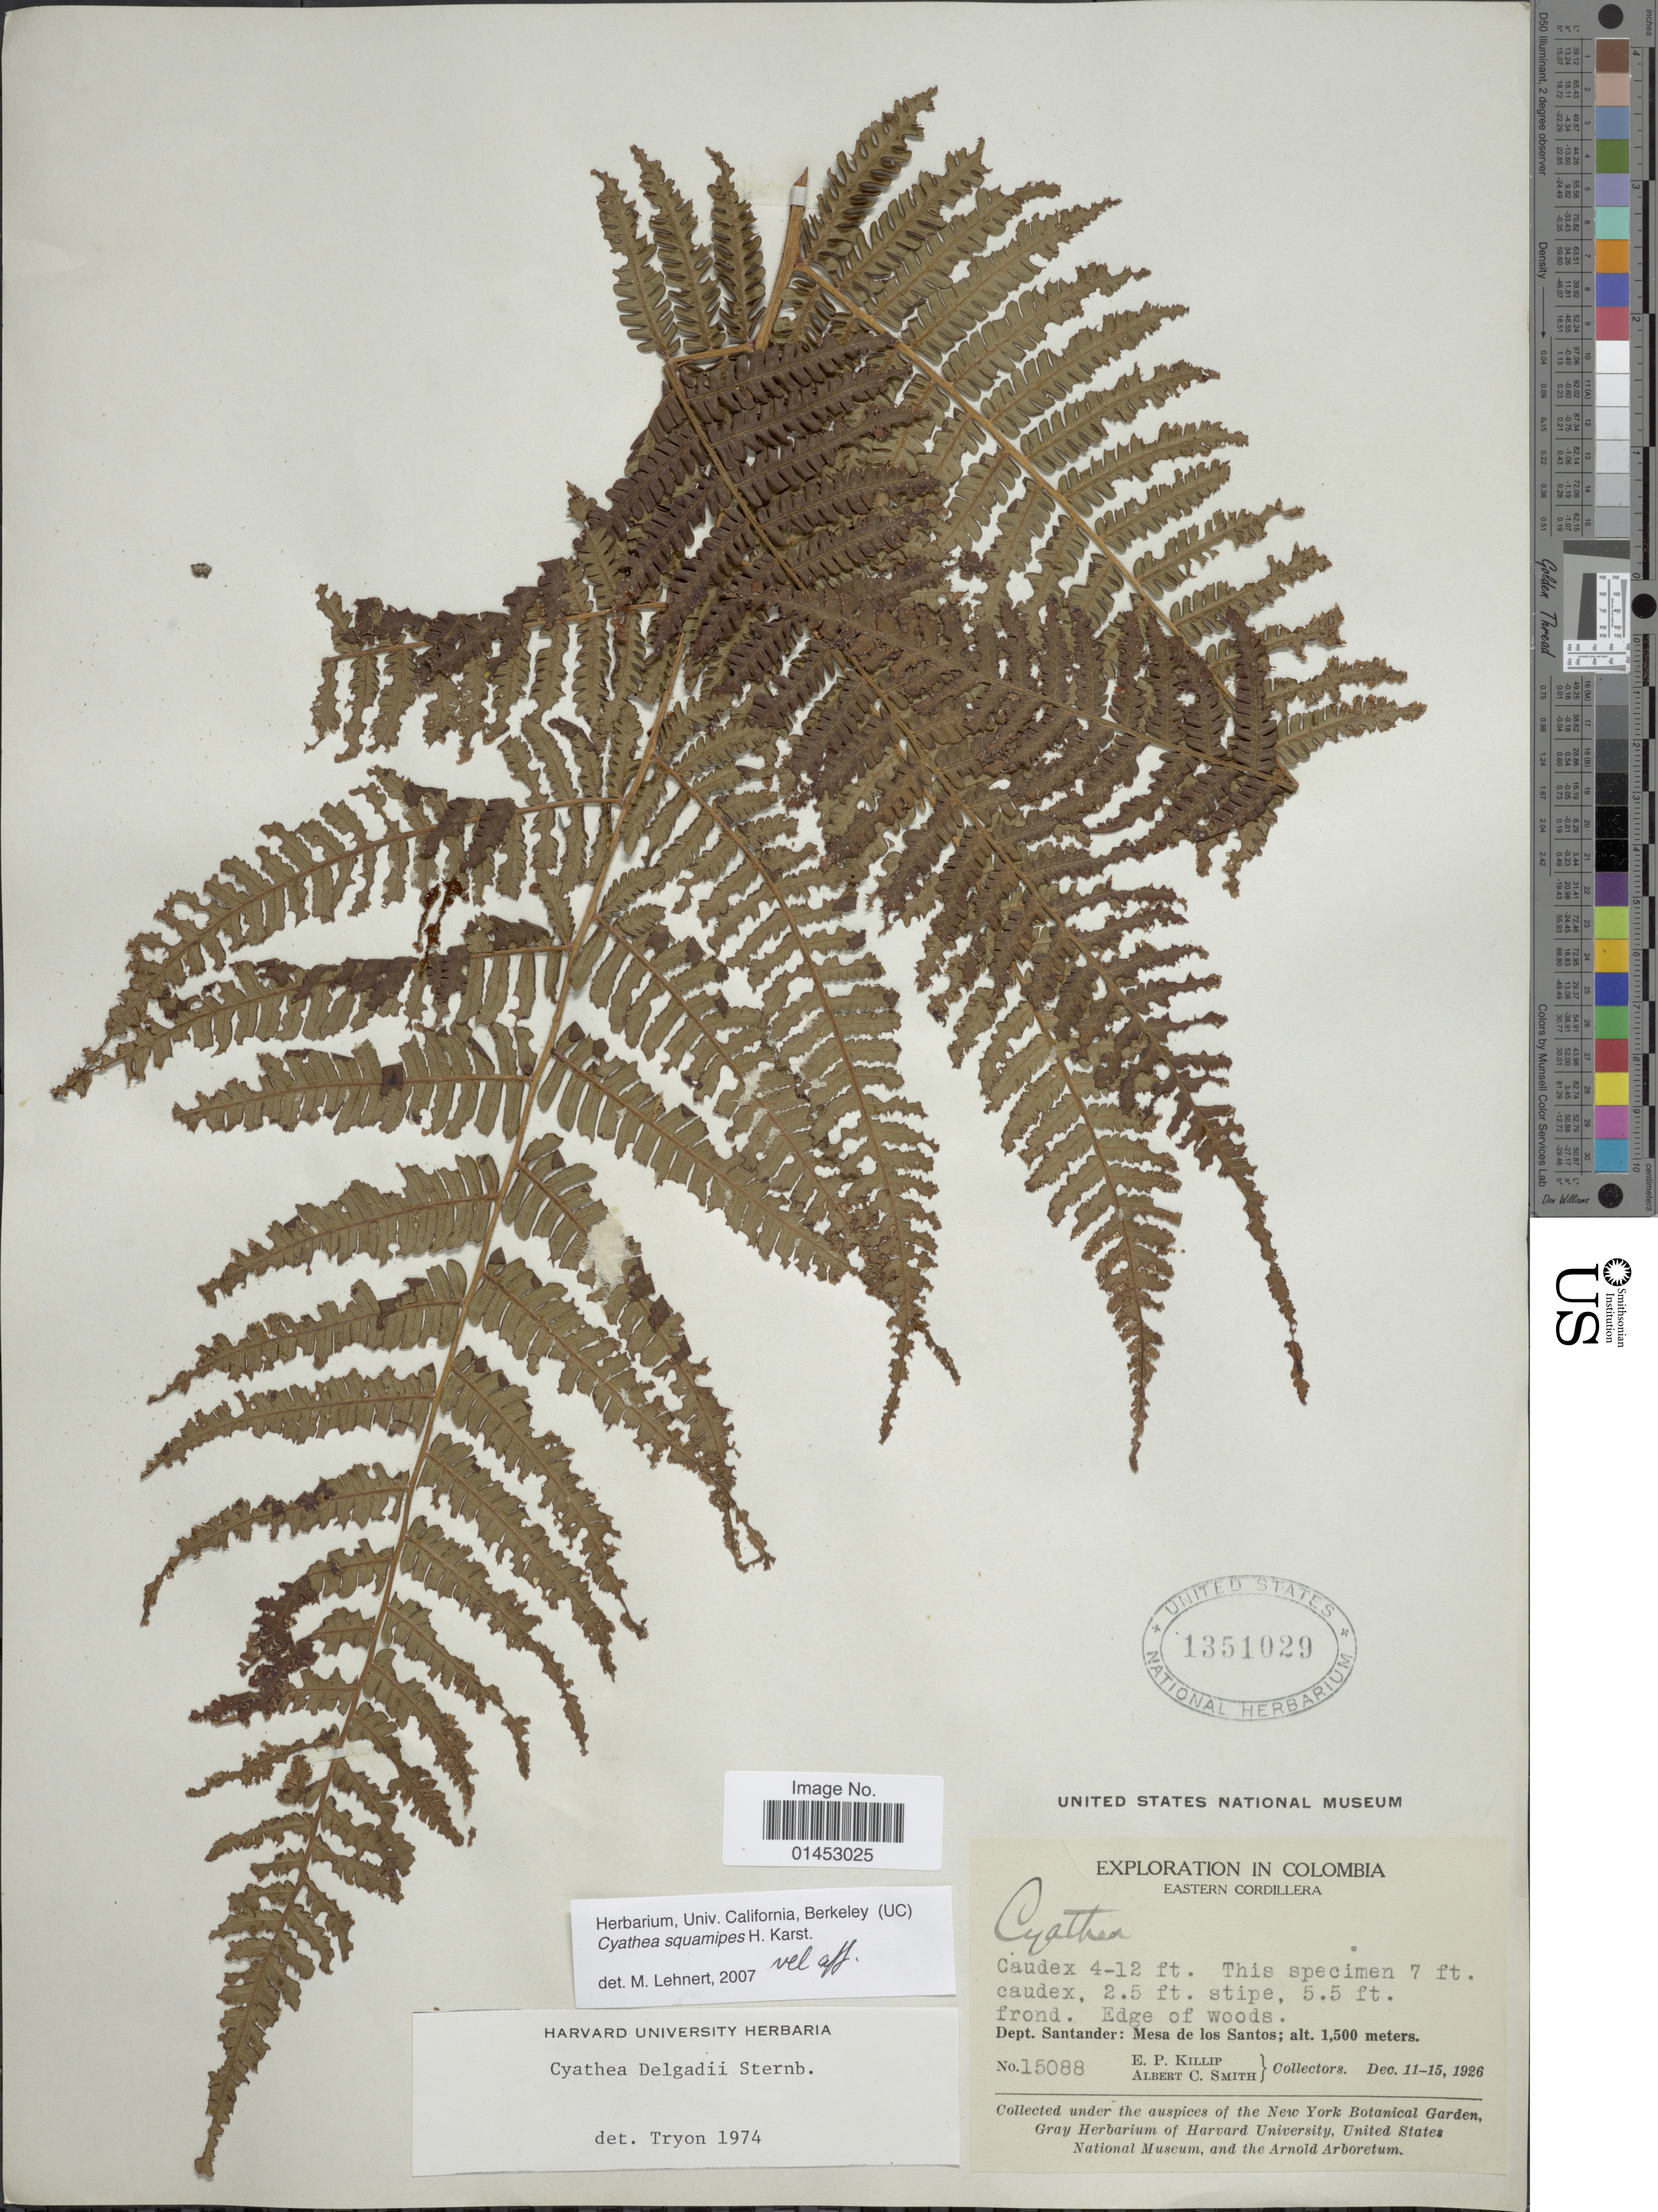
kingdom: Plantae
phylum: Tracheophyta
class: Polypodiopsida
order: Cyatheales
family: Cyatheaceae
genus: Cyathea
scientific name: Cyathea squamipes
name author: H. Karst.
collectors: E. P. Killip & A. C. Smith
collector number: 15088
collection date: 1926-12-11/1926-12-15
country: Colombia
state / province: Santander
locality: Eastern Cordillera, Dept.Santander: Mesa de los Santos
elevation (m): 1500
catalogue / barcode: US 1351029